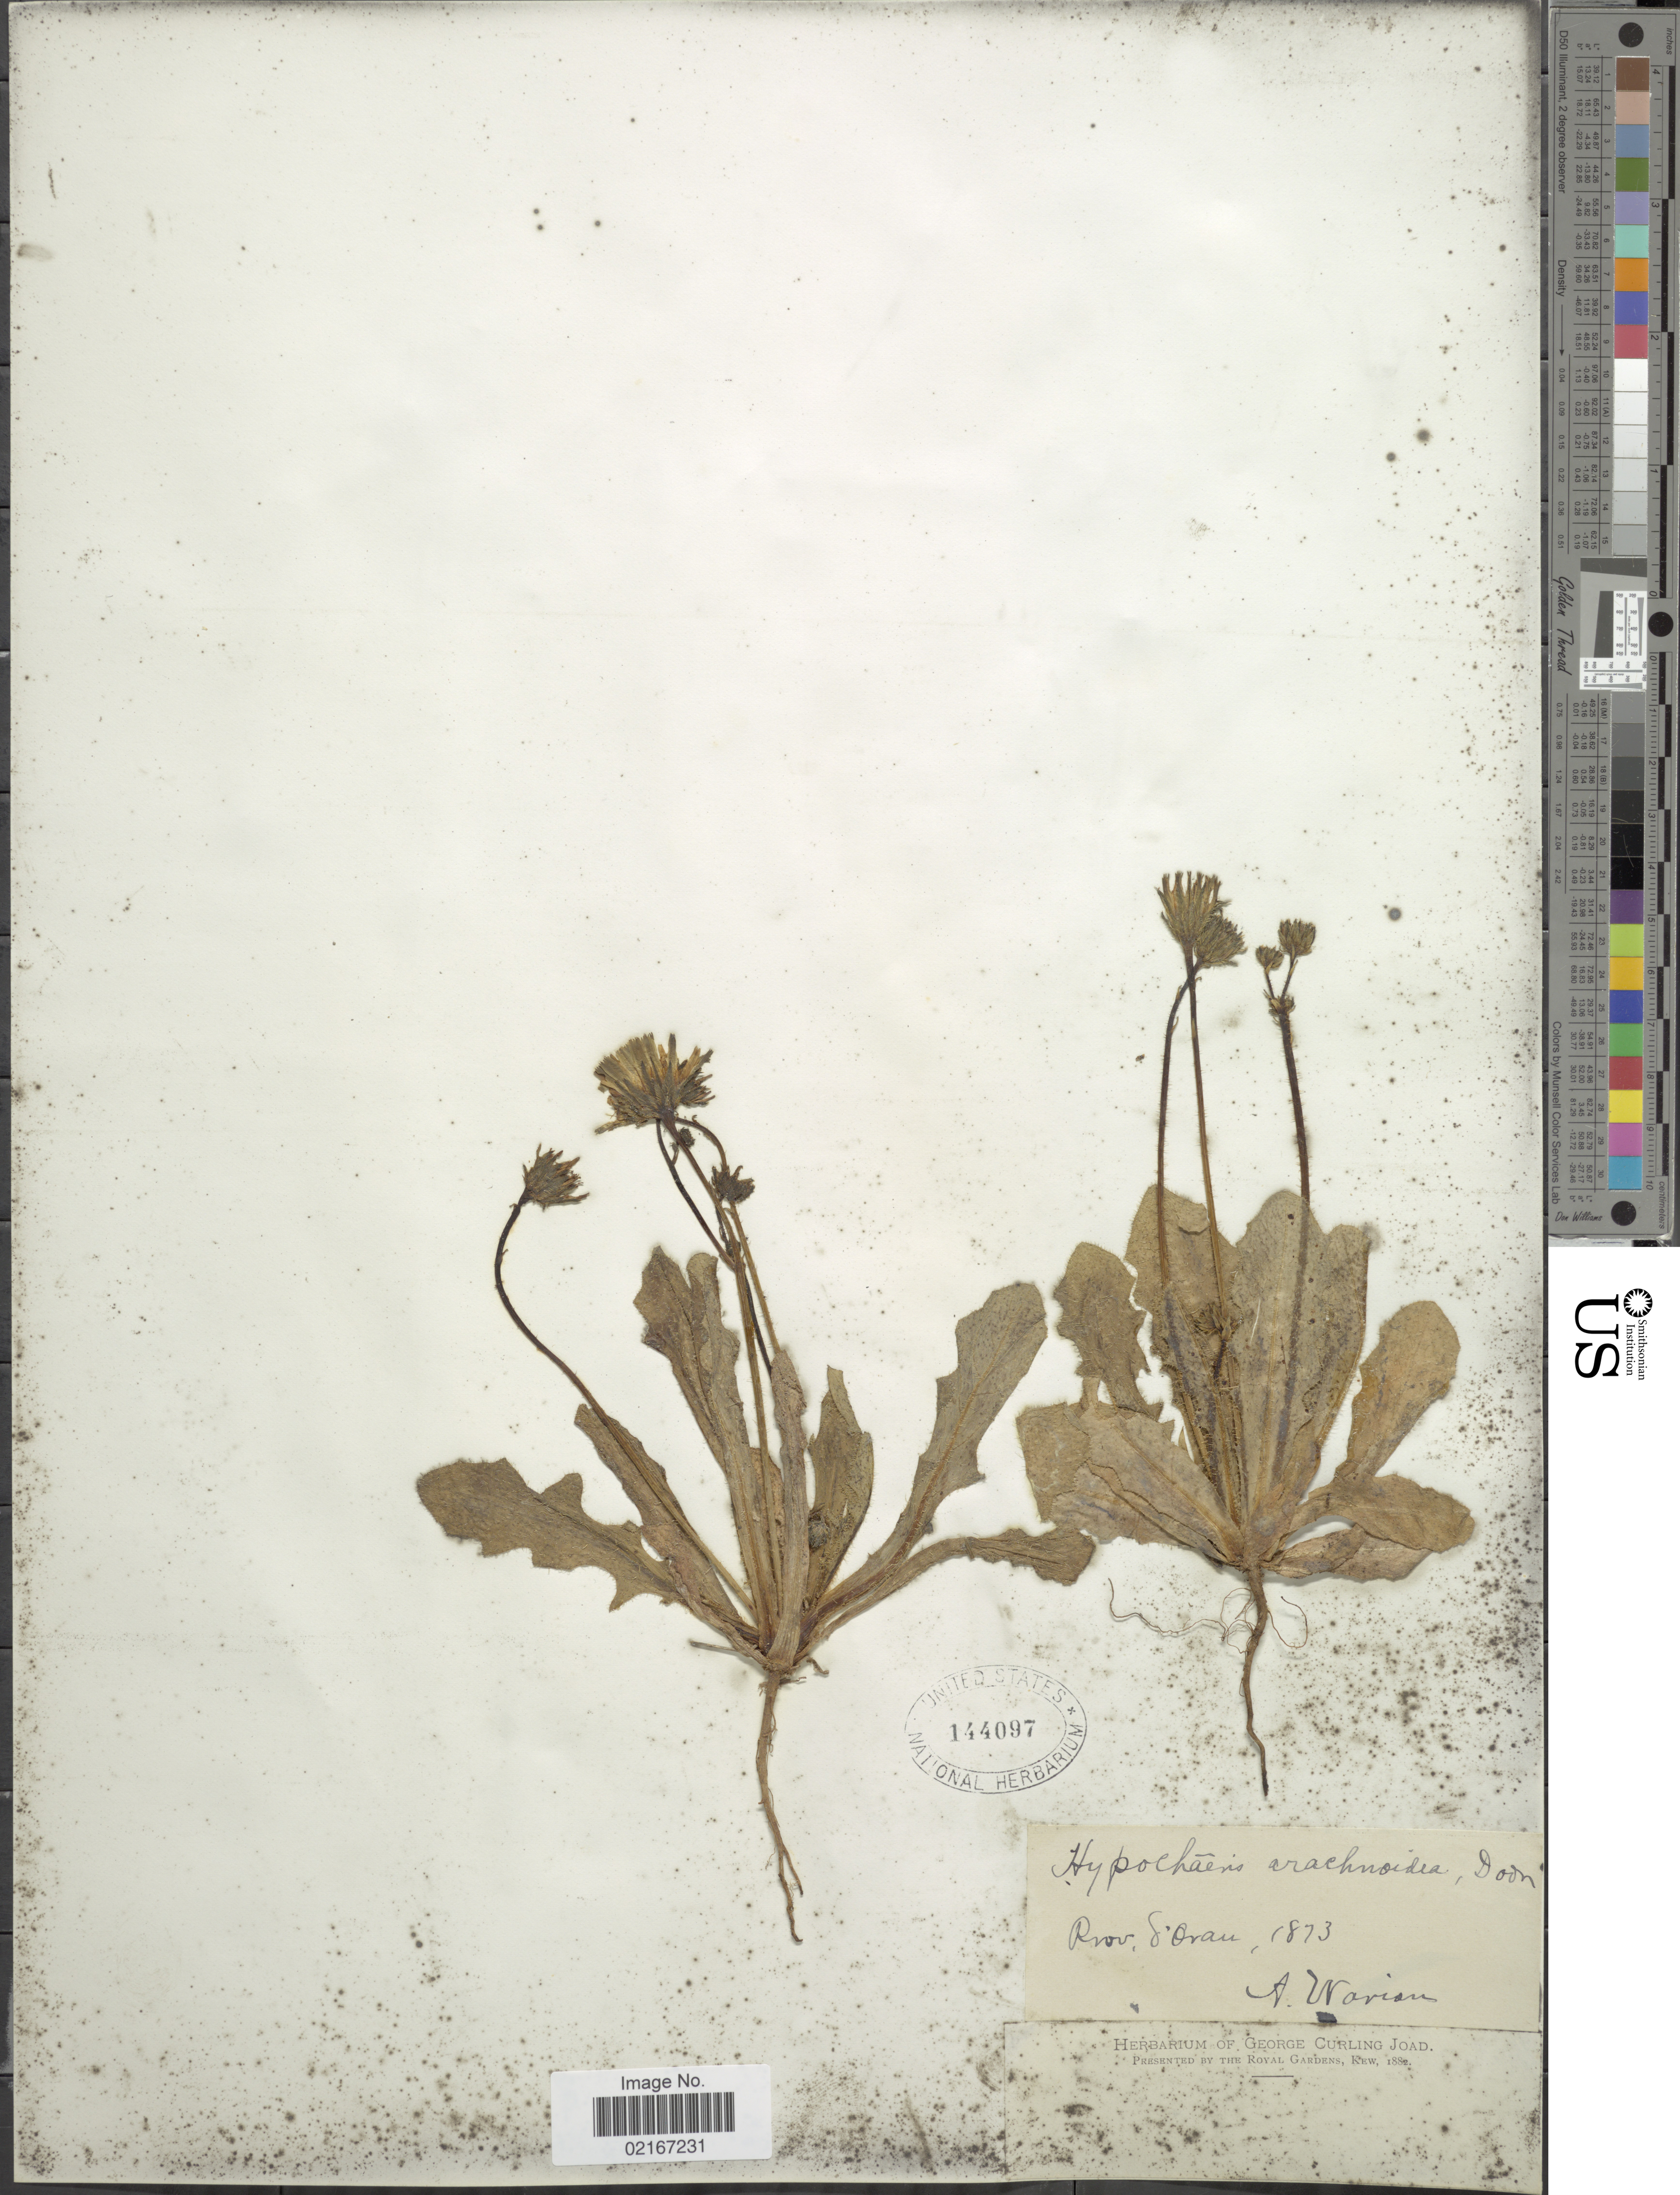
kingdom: Plantae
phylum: Tracheophyta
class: Magnoliopsida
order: Asterales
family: Asteraceae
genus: Hypochaeris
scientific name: Hypochaeris arachnoides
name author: Poir.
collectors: A. Warion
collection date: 1873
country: Algeria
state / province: Oran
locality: Prov. d'Oran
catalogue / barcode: US 144097